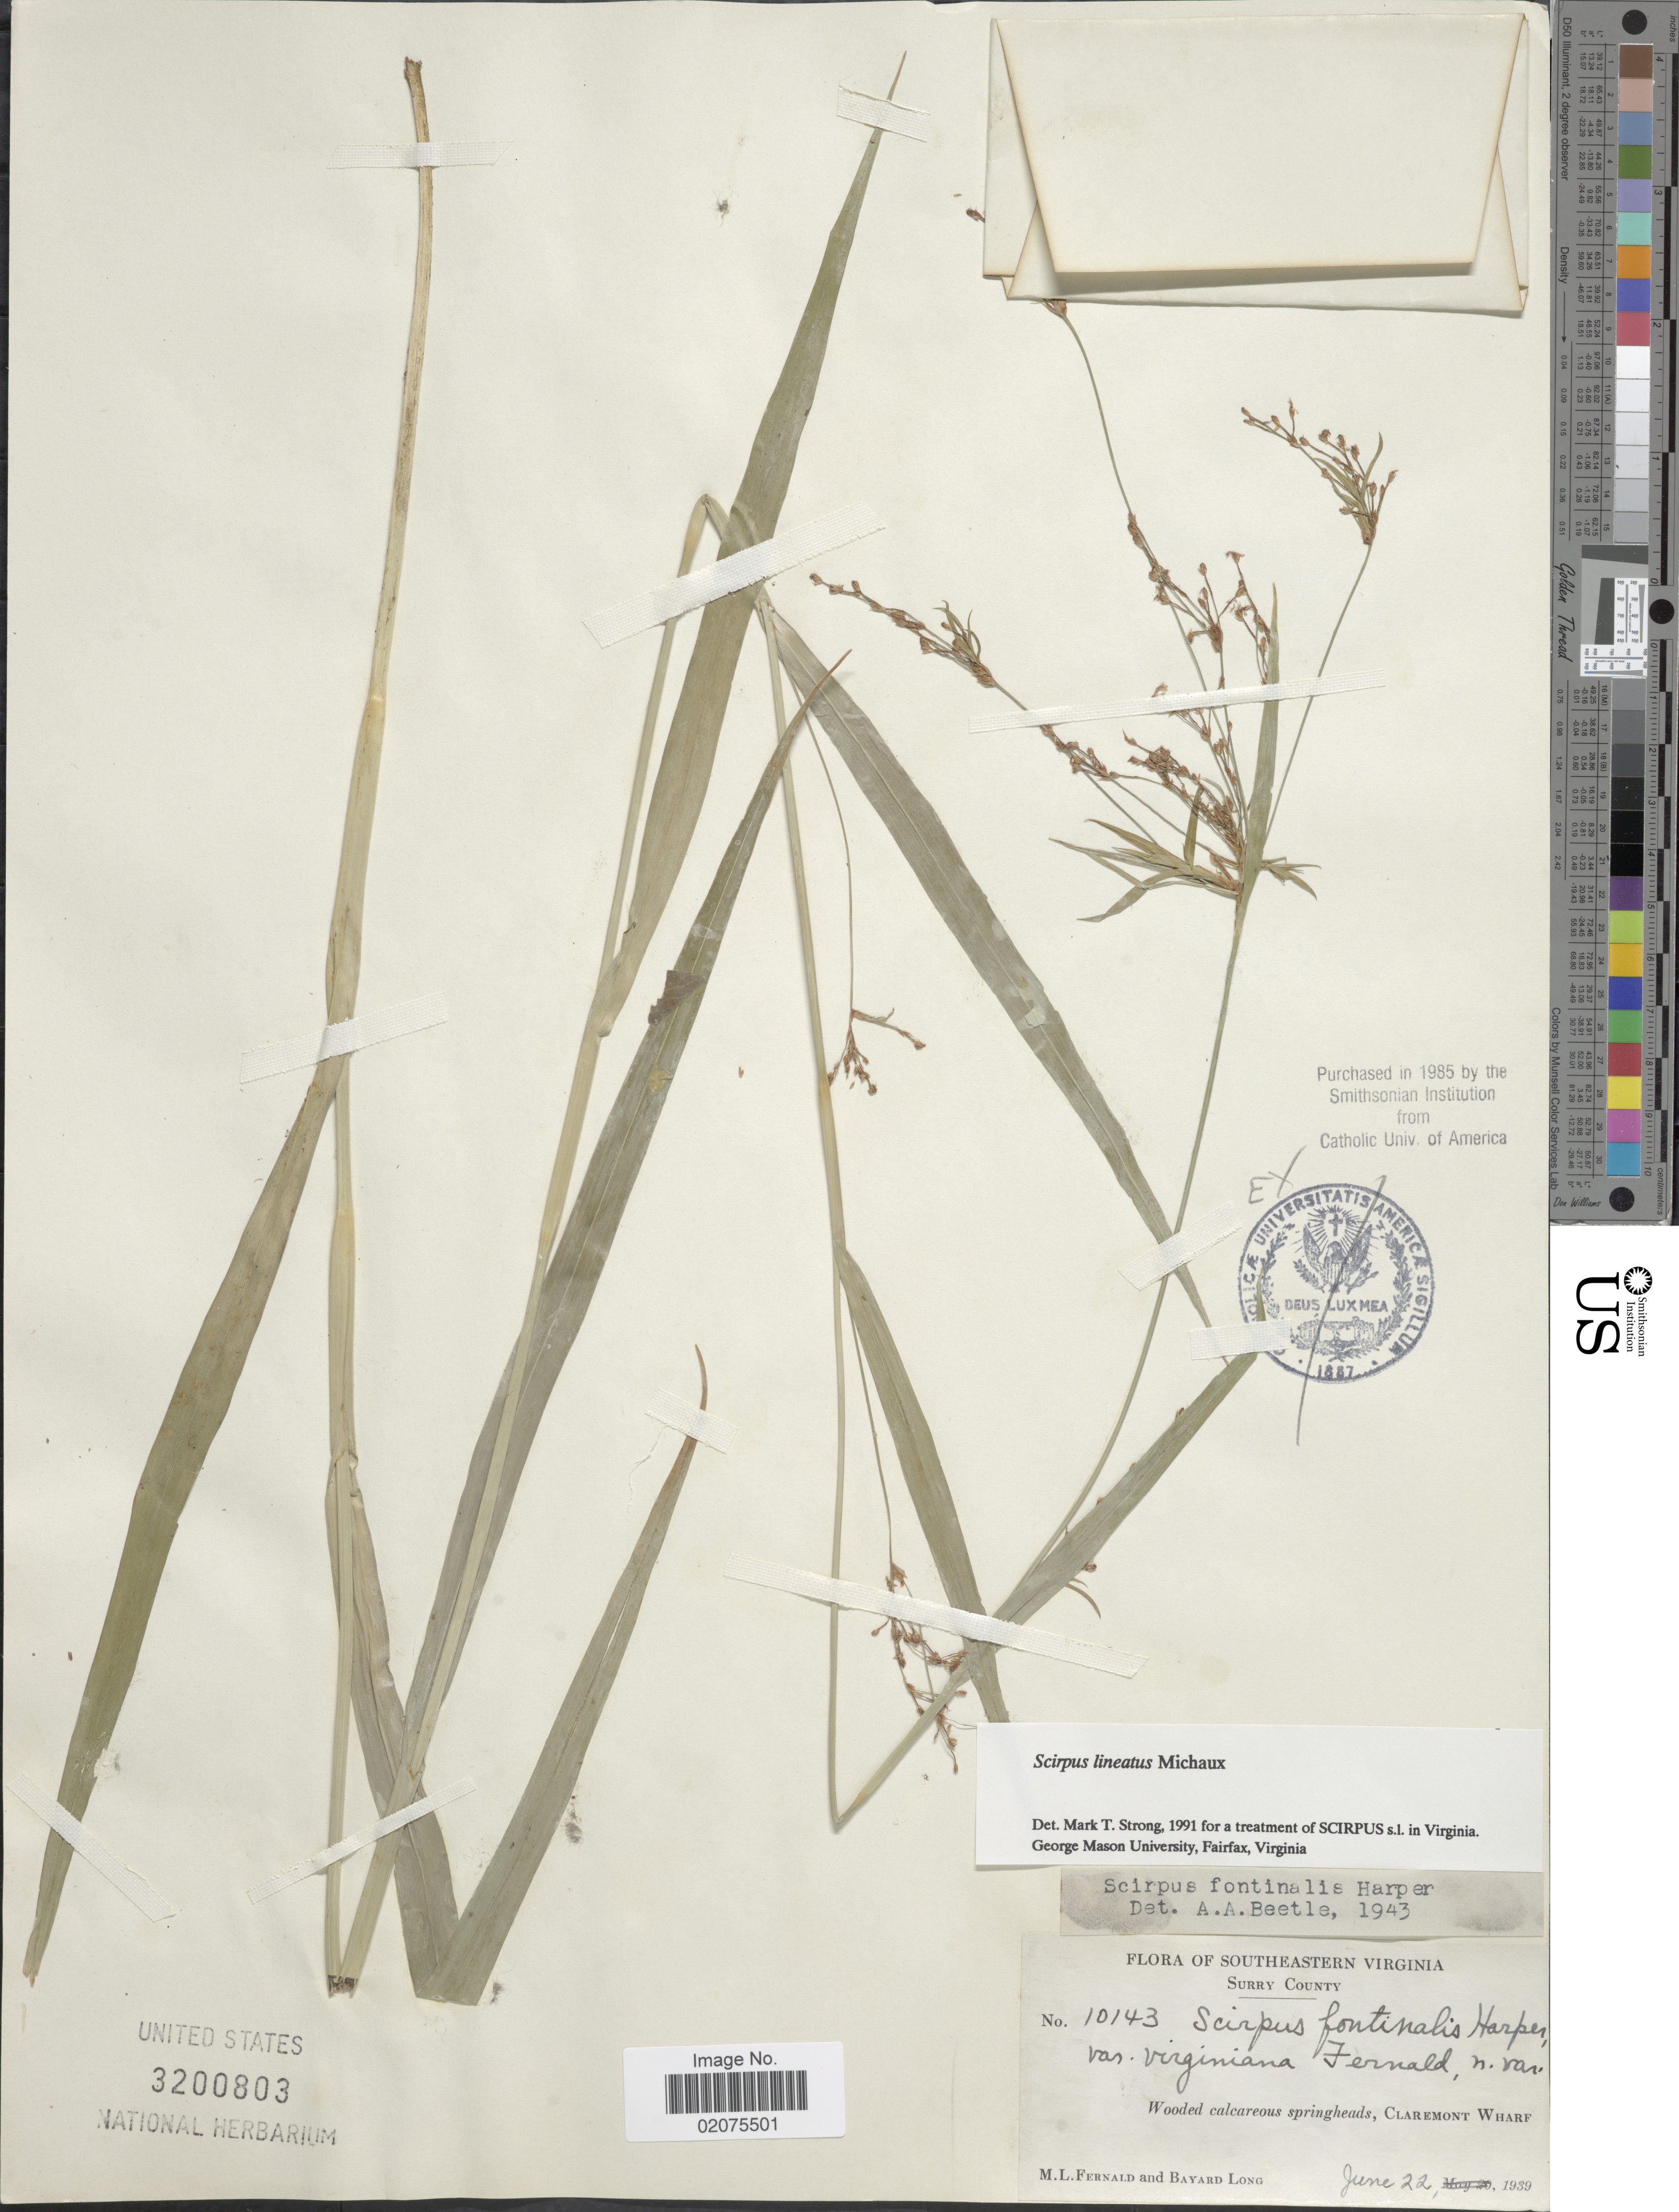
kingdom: Plantae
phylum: Tracheophyta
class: Liliopsida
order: Poales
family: Cyperaceae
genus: Scirpus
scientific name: Scirpus lineatus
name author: Michx.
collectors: M. L. Fernald & B. Long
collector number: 10143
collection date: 1939-06-02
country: United States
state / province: Virginia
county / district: Surry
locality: Southeastern Virginia. Surry County. Wooded calcareous springheads, Claremont Wharf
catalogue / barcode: US 3200803